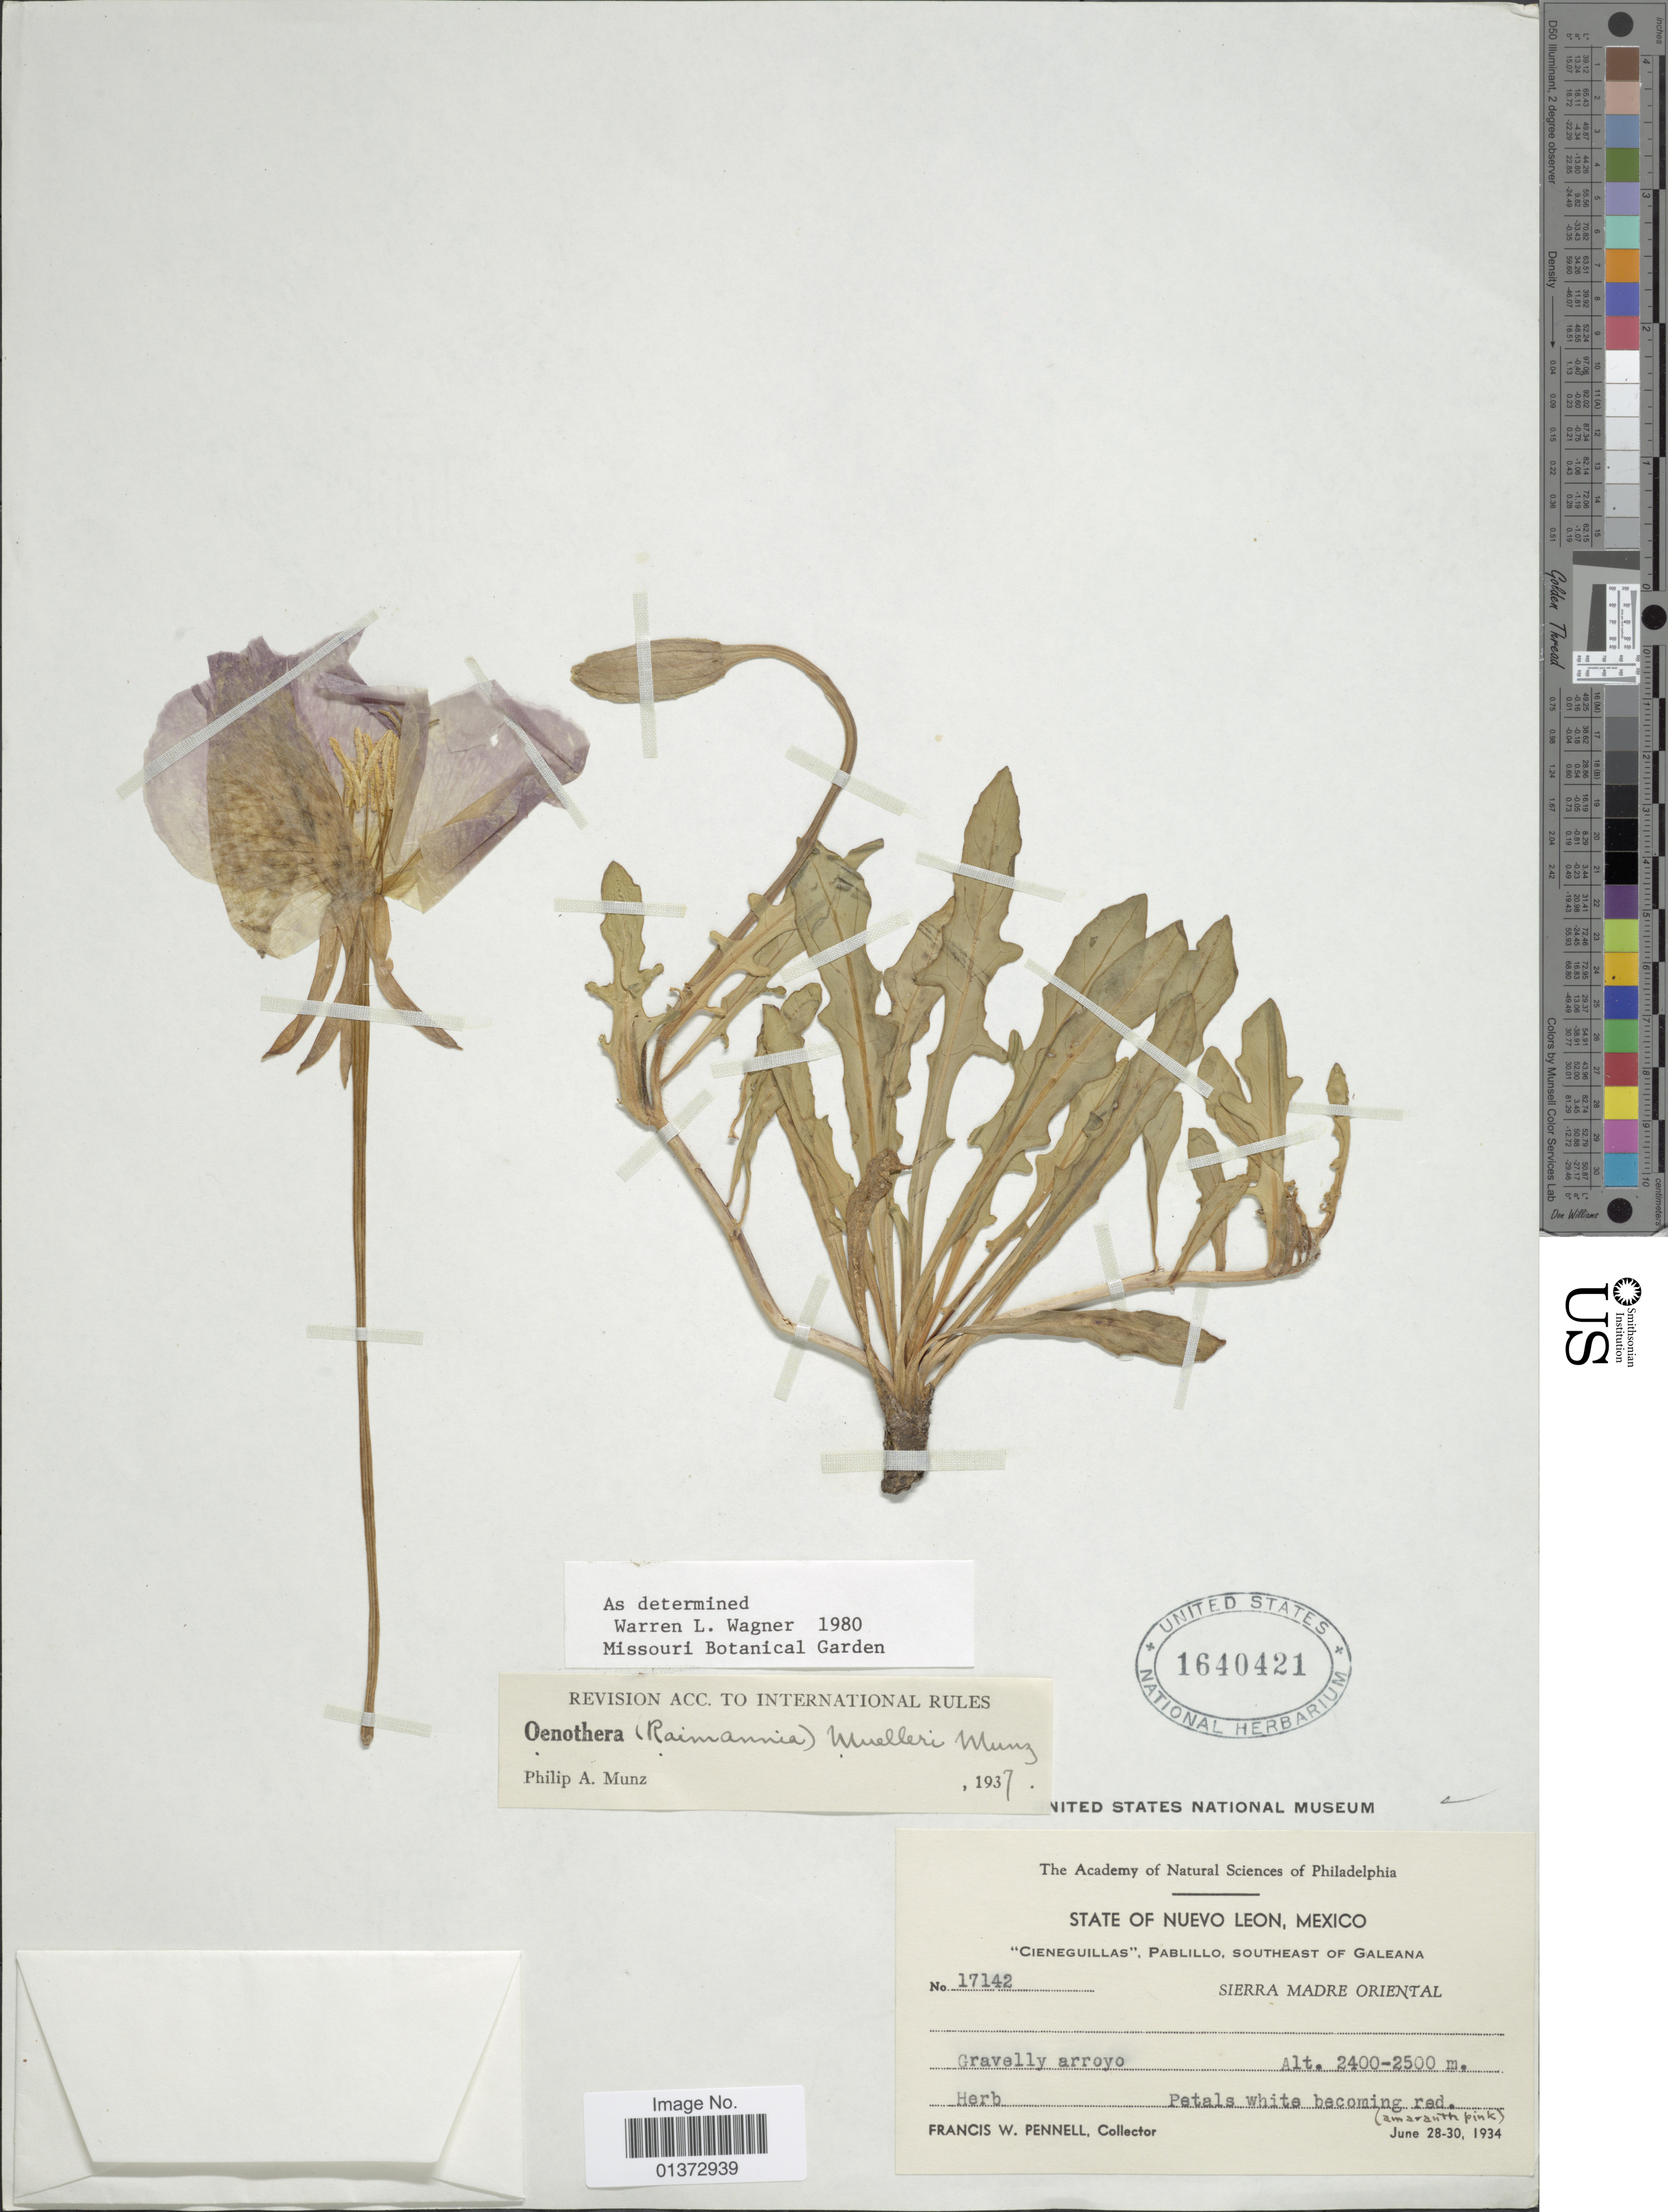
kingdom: Plantae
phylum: Tracheophyta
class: Magnoliopsida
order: Myrtales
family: Onagraceae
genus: Oenothera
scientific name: Oenothera muelleri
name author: Munz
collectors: F. W. Pennell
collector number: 17142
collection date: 1934-06-28/1934-06-30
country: Mexico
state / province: Nuevo León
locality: Cieneguillas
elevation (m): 2400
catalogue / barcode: US 1640421